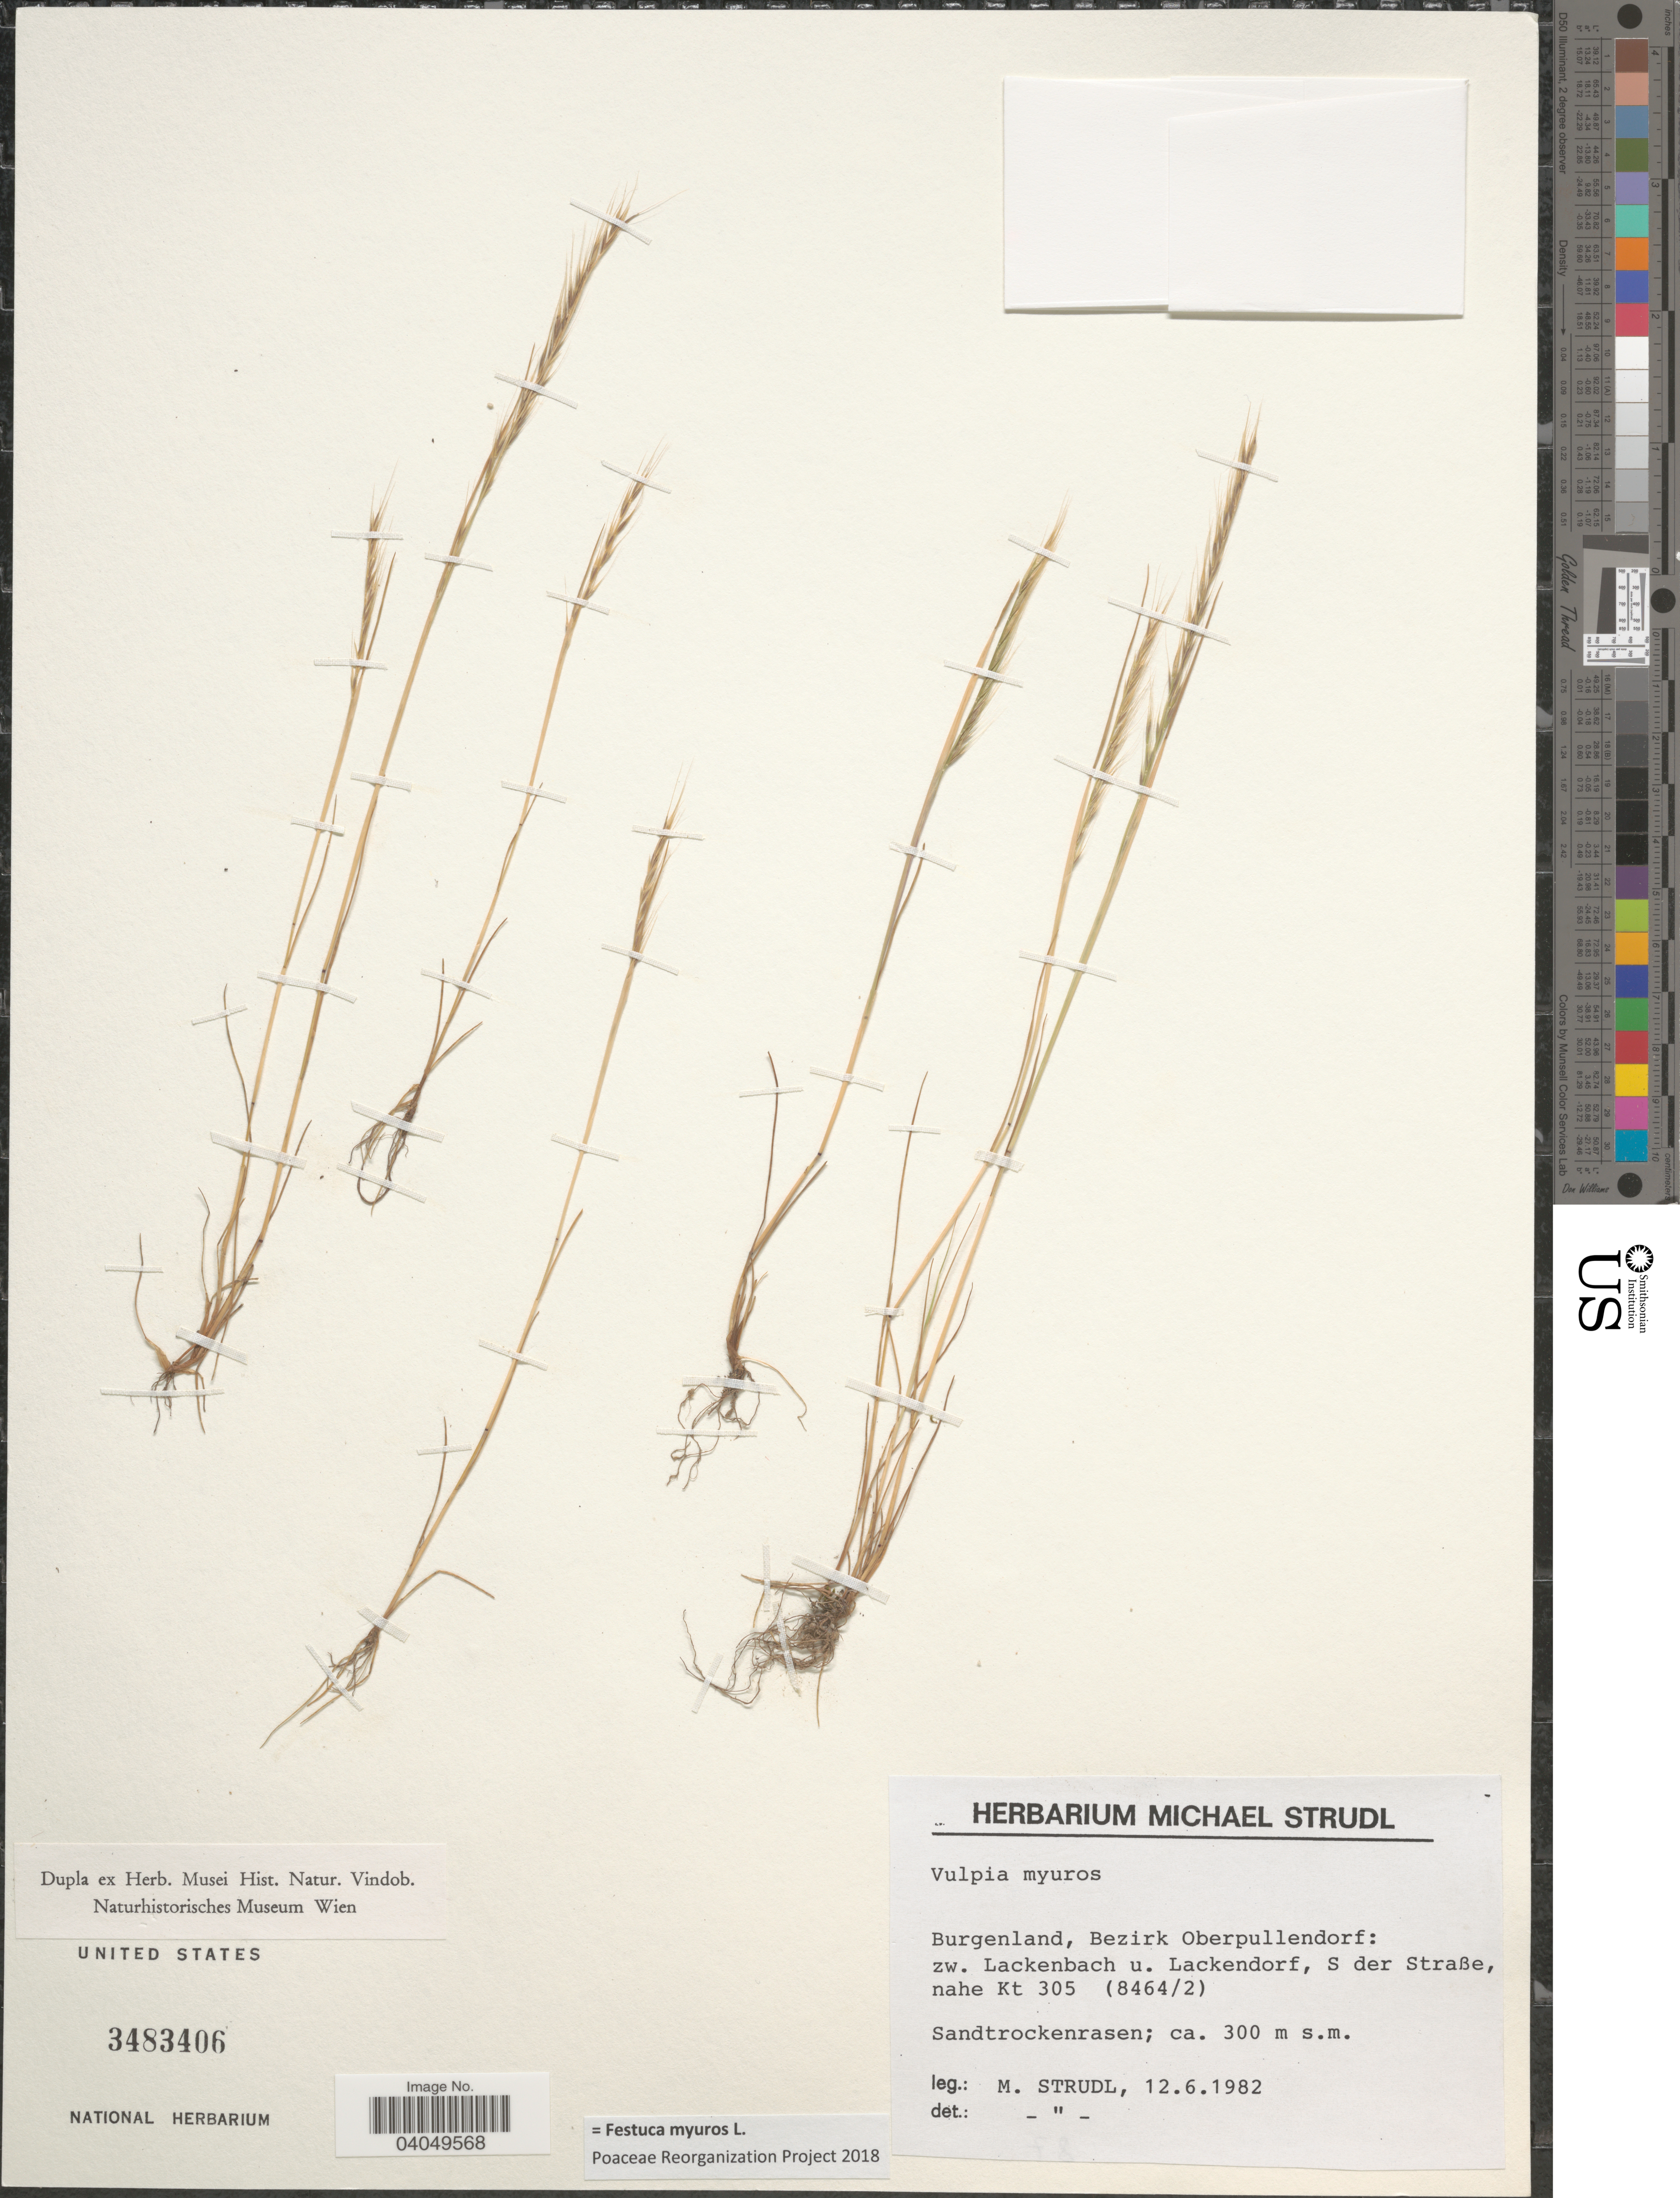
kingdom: Plantae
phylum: Tracheophyta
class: Liliopsida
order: Poales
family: Poaceae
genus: Festuca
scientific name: Festuca myuros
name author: L.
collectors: M. Strudl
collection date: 1982-06-12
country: Austria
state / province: Burgenland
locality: Bezirk Oberpullendorf: zw. Lackenbach u. Lackendorf, S der Straße, nahe Kt 305 (8464/2). Sandtrockenrasen.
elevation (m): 300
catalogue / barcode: US 3483406